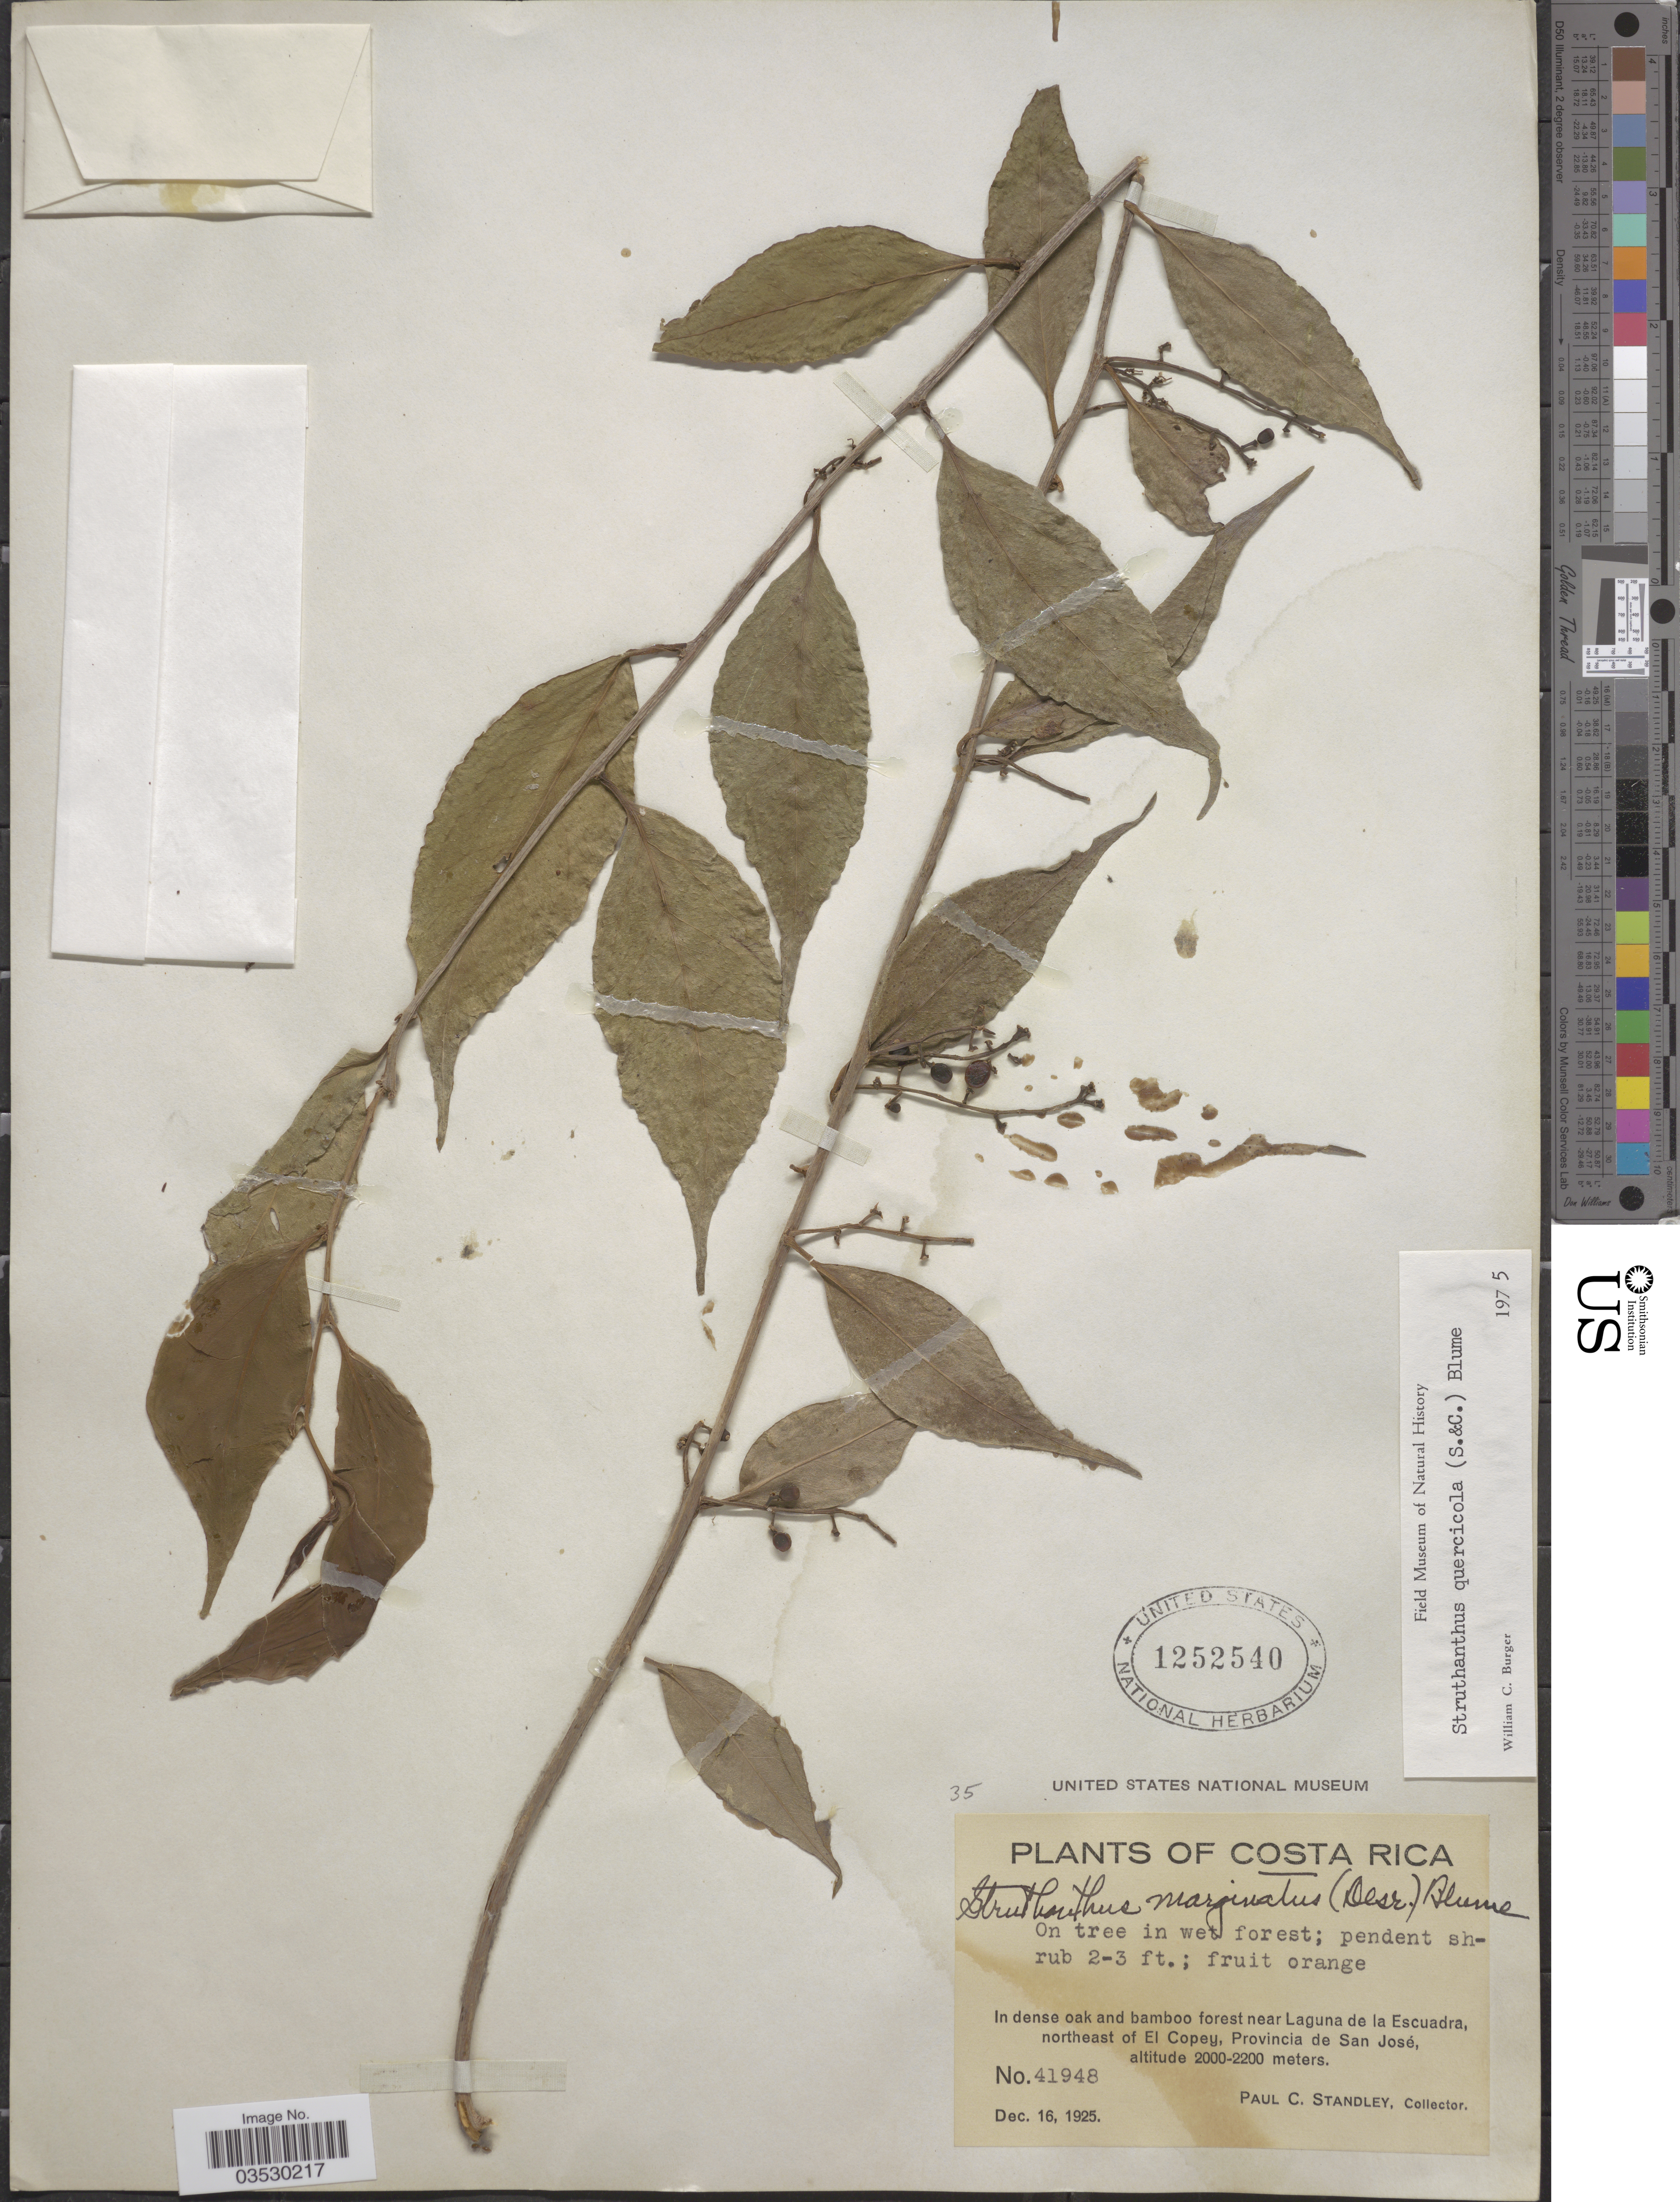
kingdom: Plantae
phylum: Tracheophyta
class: Magnoliopsida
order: Santalales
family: Loranthaceae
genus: Struthanthus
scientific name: Struthanthus quercicola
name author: (Kuijt) Cham. & Schltr.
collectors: P. C. Standley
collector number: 41948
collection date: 1925-12-16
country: Costa Rica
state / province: San José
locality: Near Laguna de la Escuadra, northeast of El Copey.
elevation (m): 2000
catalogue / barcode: US 1252540